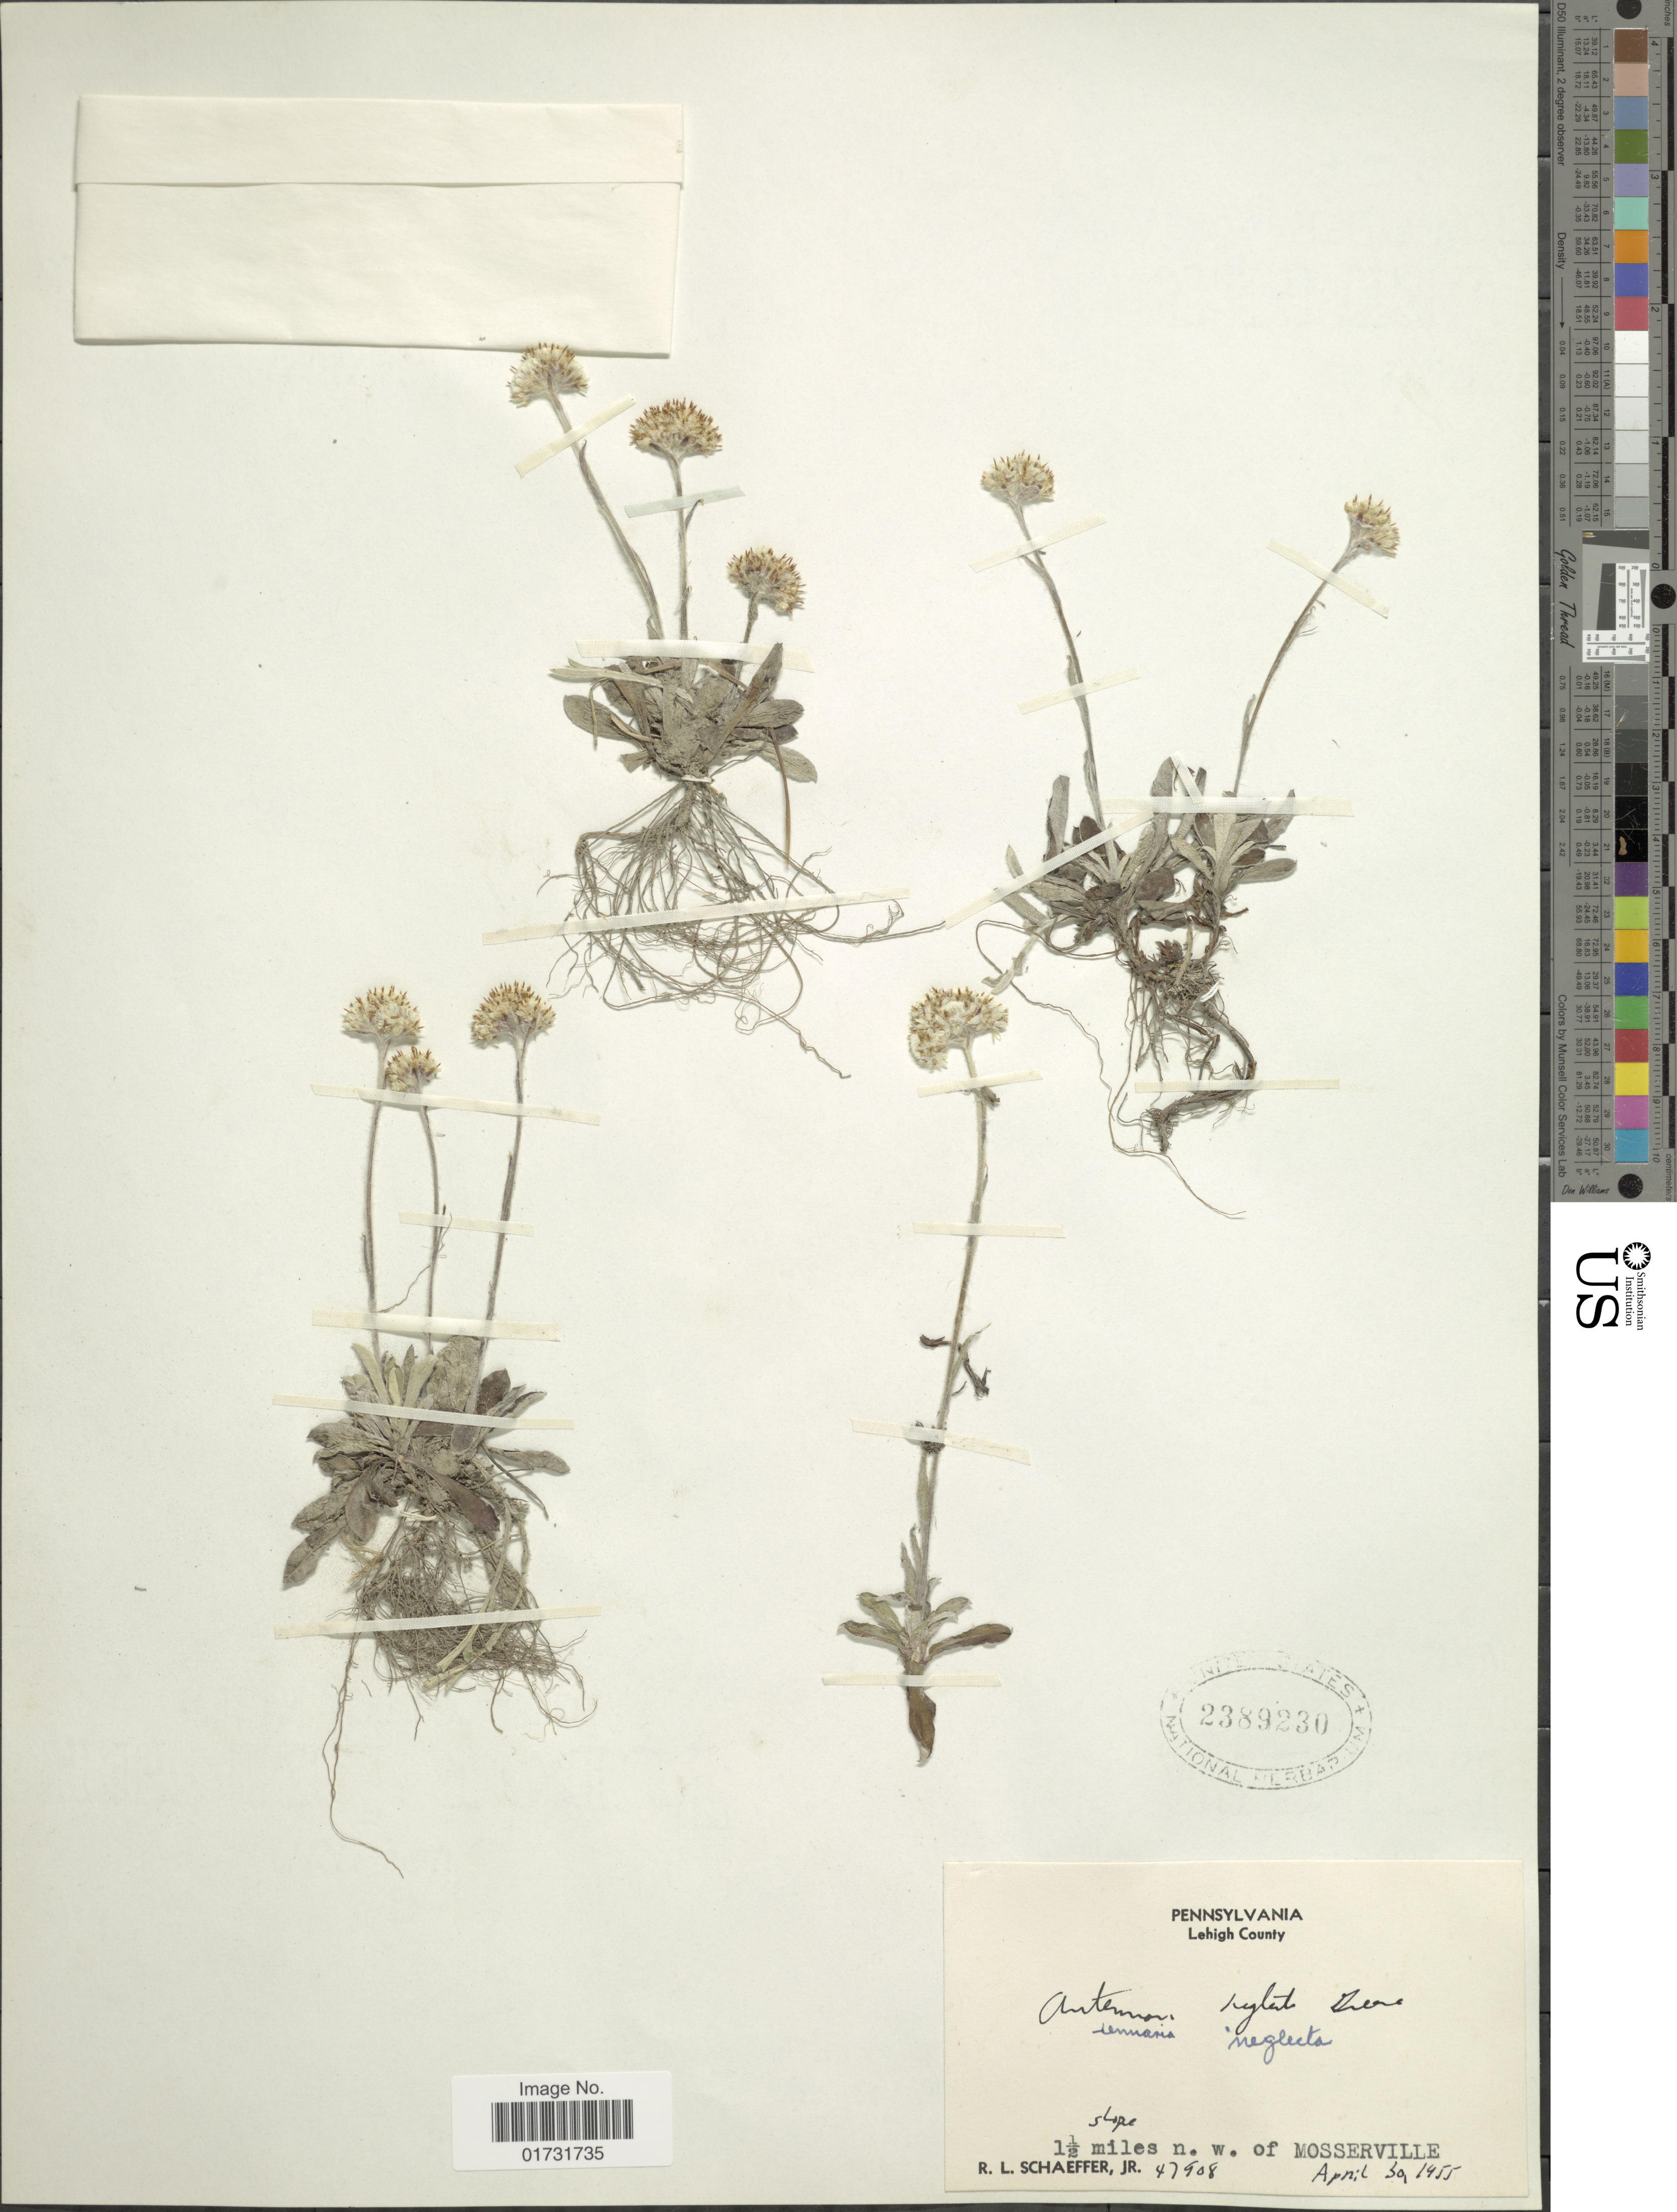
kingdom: Plantae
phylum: Tracheophyta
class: Magnoliopsida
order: Asterales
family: Asteraceae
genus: Antennaria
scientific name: Antennaria neglecta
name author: Greene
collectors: R. L. Schaeffer Jr.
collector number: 47908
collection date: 1955-04-30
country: United States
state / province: Pennsylvania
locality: Lehigh County, 1½ miles n. w. of Mosserville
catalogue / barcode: US 2389230